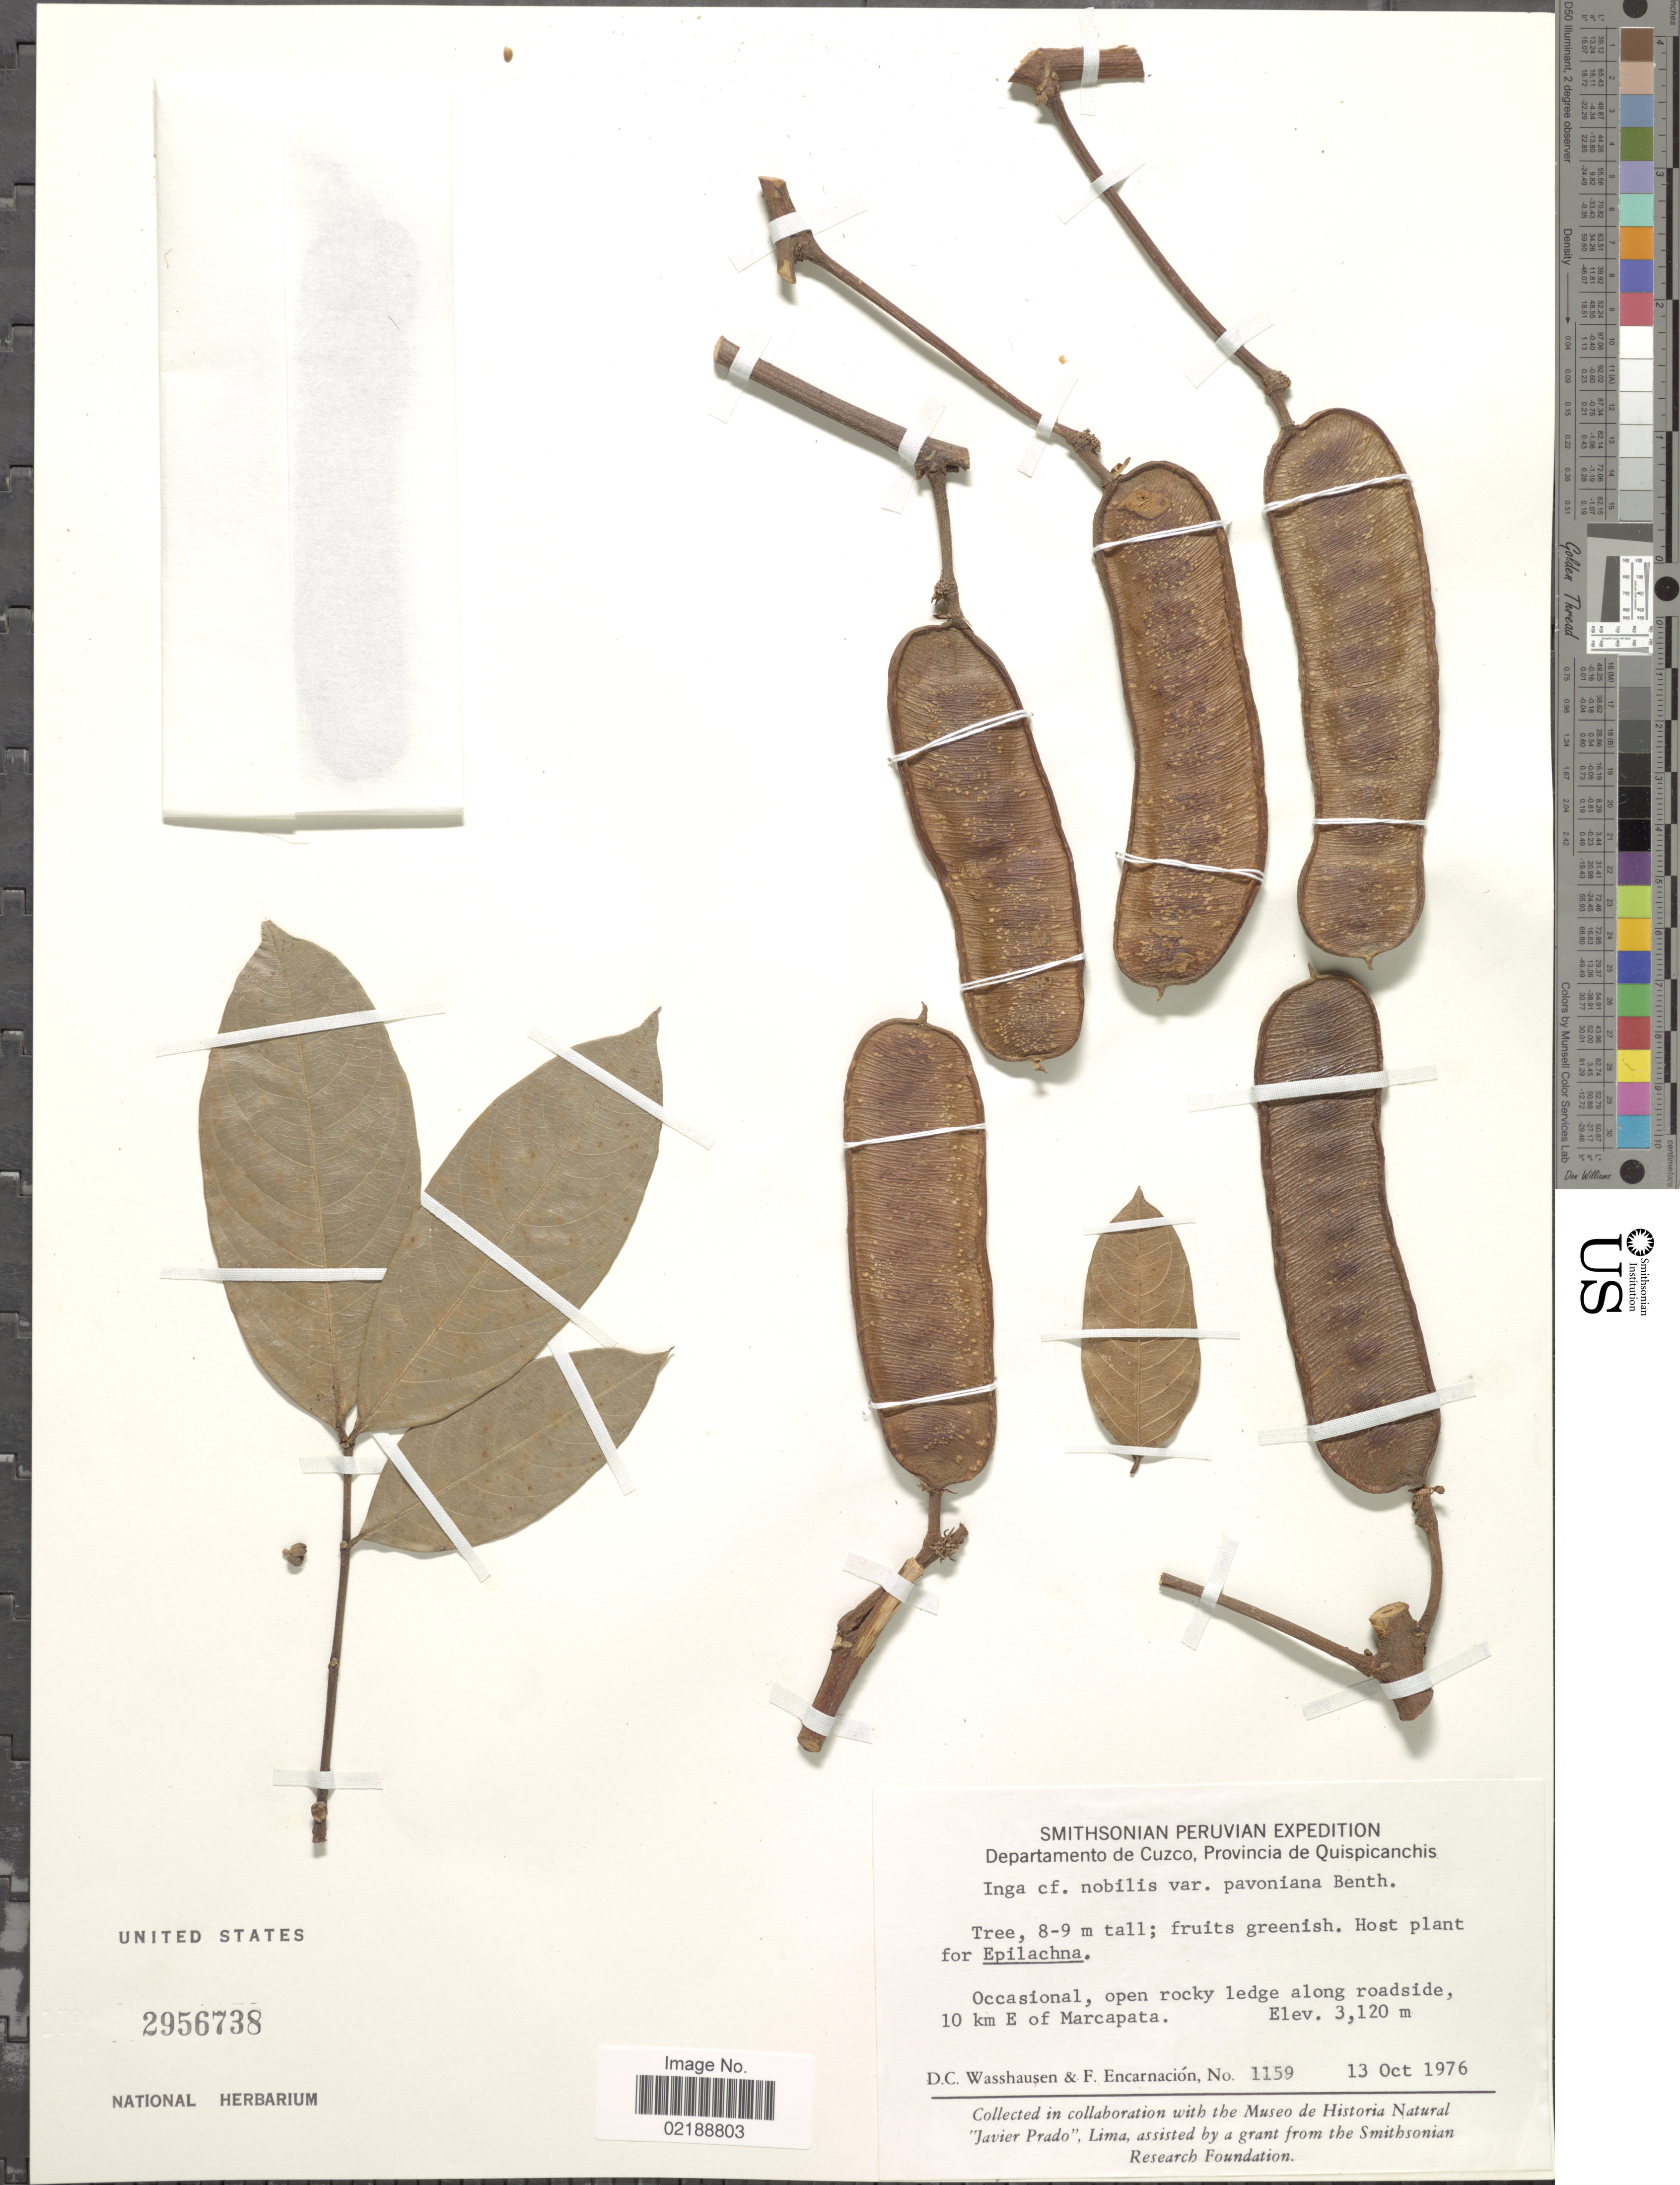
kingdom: Plantae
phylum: Tracheophyta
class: Magnoliopsida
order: Fabales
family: Fabaceae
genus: Inga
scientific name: Inga nobilis subsp. nobilis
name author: Willd.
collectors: D. C. Wasshausen & F. Encarnación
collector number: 1159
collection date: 1976-10-13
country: Peru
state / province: Cusco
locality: Departamento de Cuzco, Provincia Quispicanchis. Occasional, open rocky ledge along roadside, 10 km E of Marcapata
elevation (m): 3120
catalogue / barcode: US 2956738